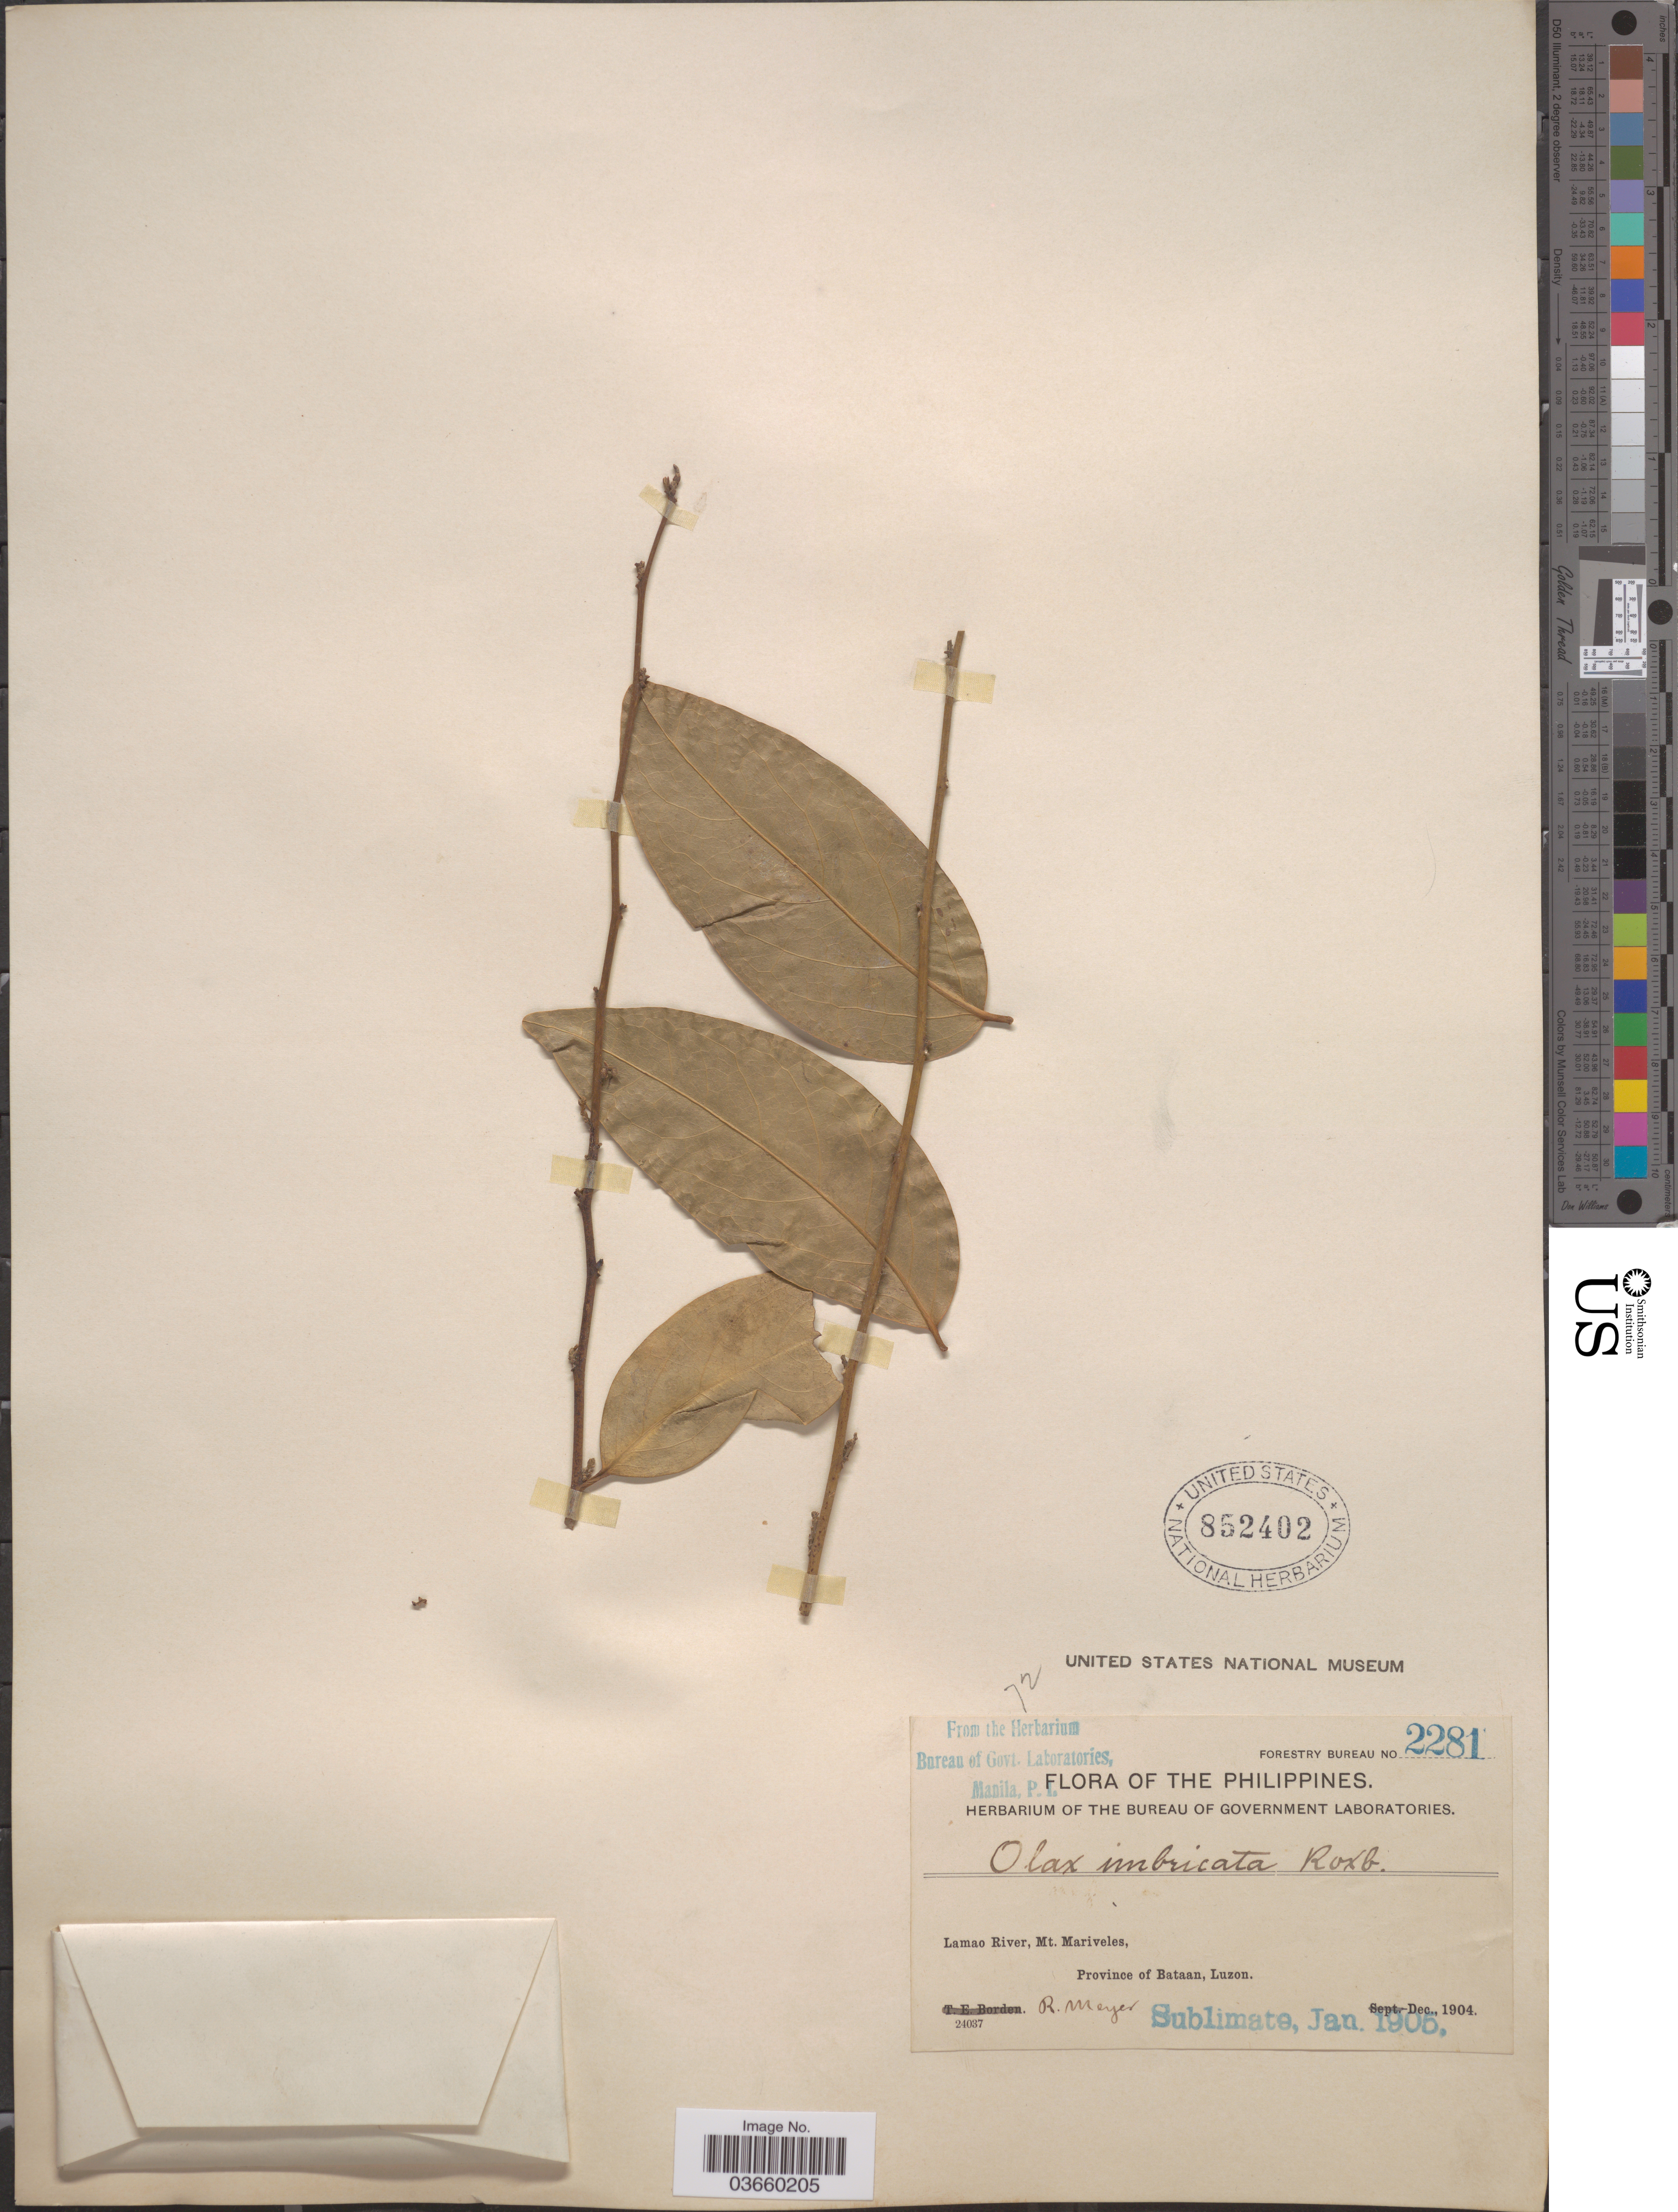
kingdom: Plantae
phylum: Tracheophyta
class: Magnoliopsida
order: Santalales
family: Olacaceae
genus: Olax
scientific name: Olax imbricata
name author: Roxb.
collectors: R. Meyer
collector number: Forestry Bureau 2281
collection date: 1904-12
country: Philippines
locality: Lamao River, Mt. Mariveles, Province of Bataan, Luzon.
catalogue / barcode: US 852402